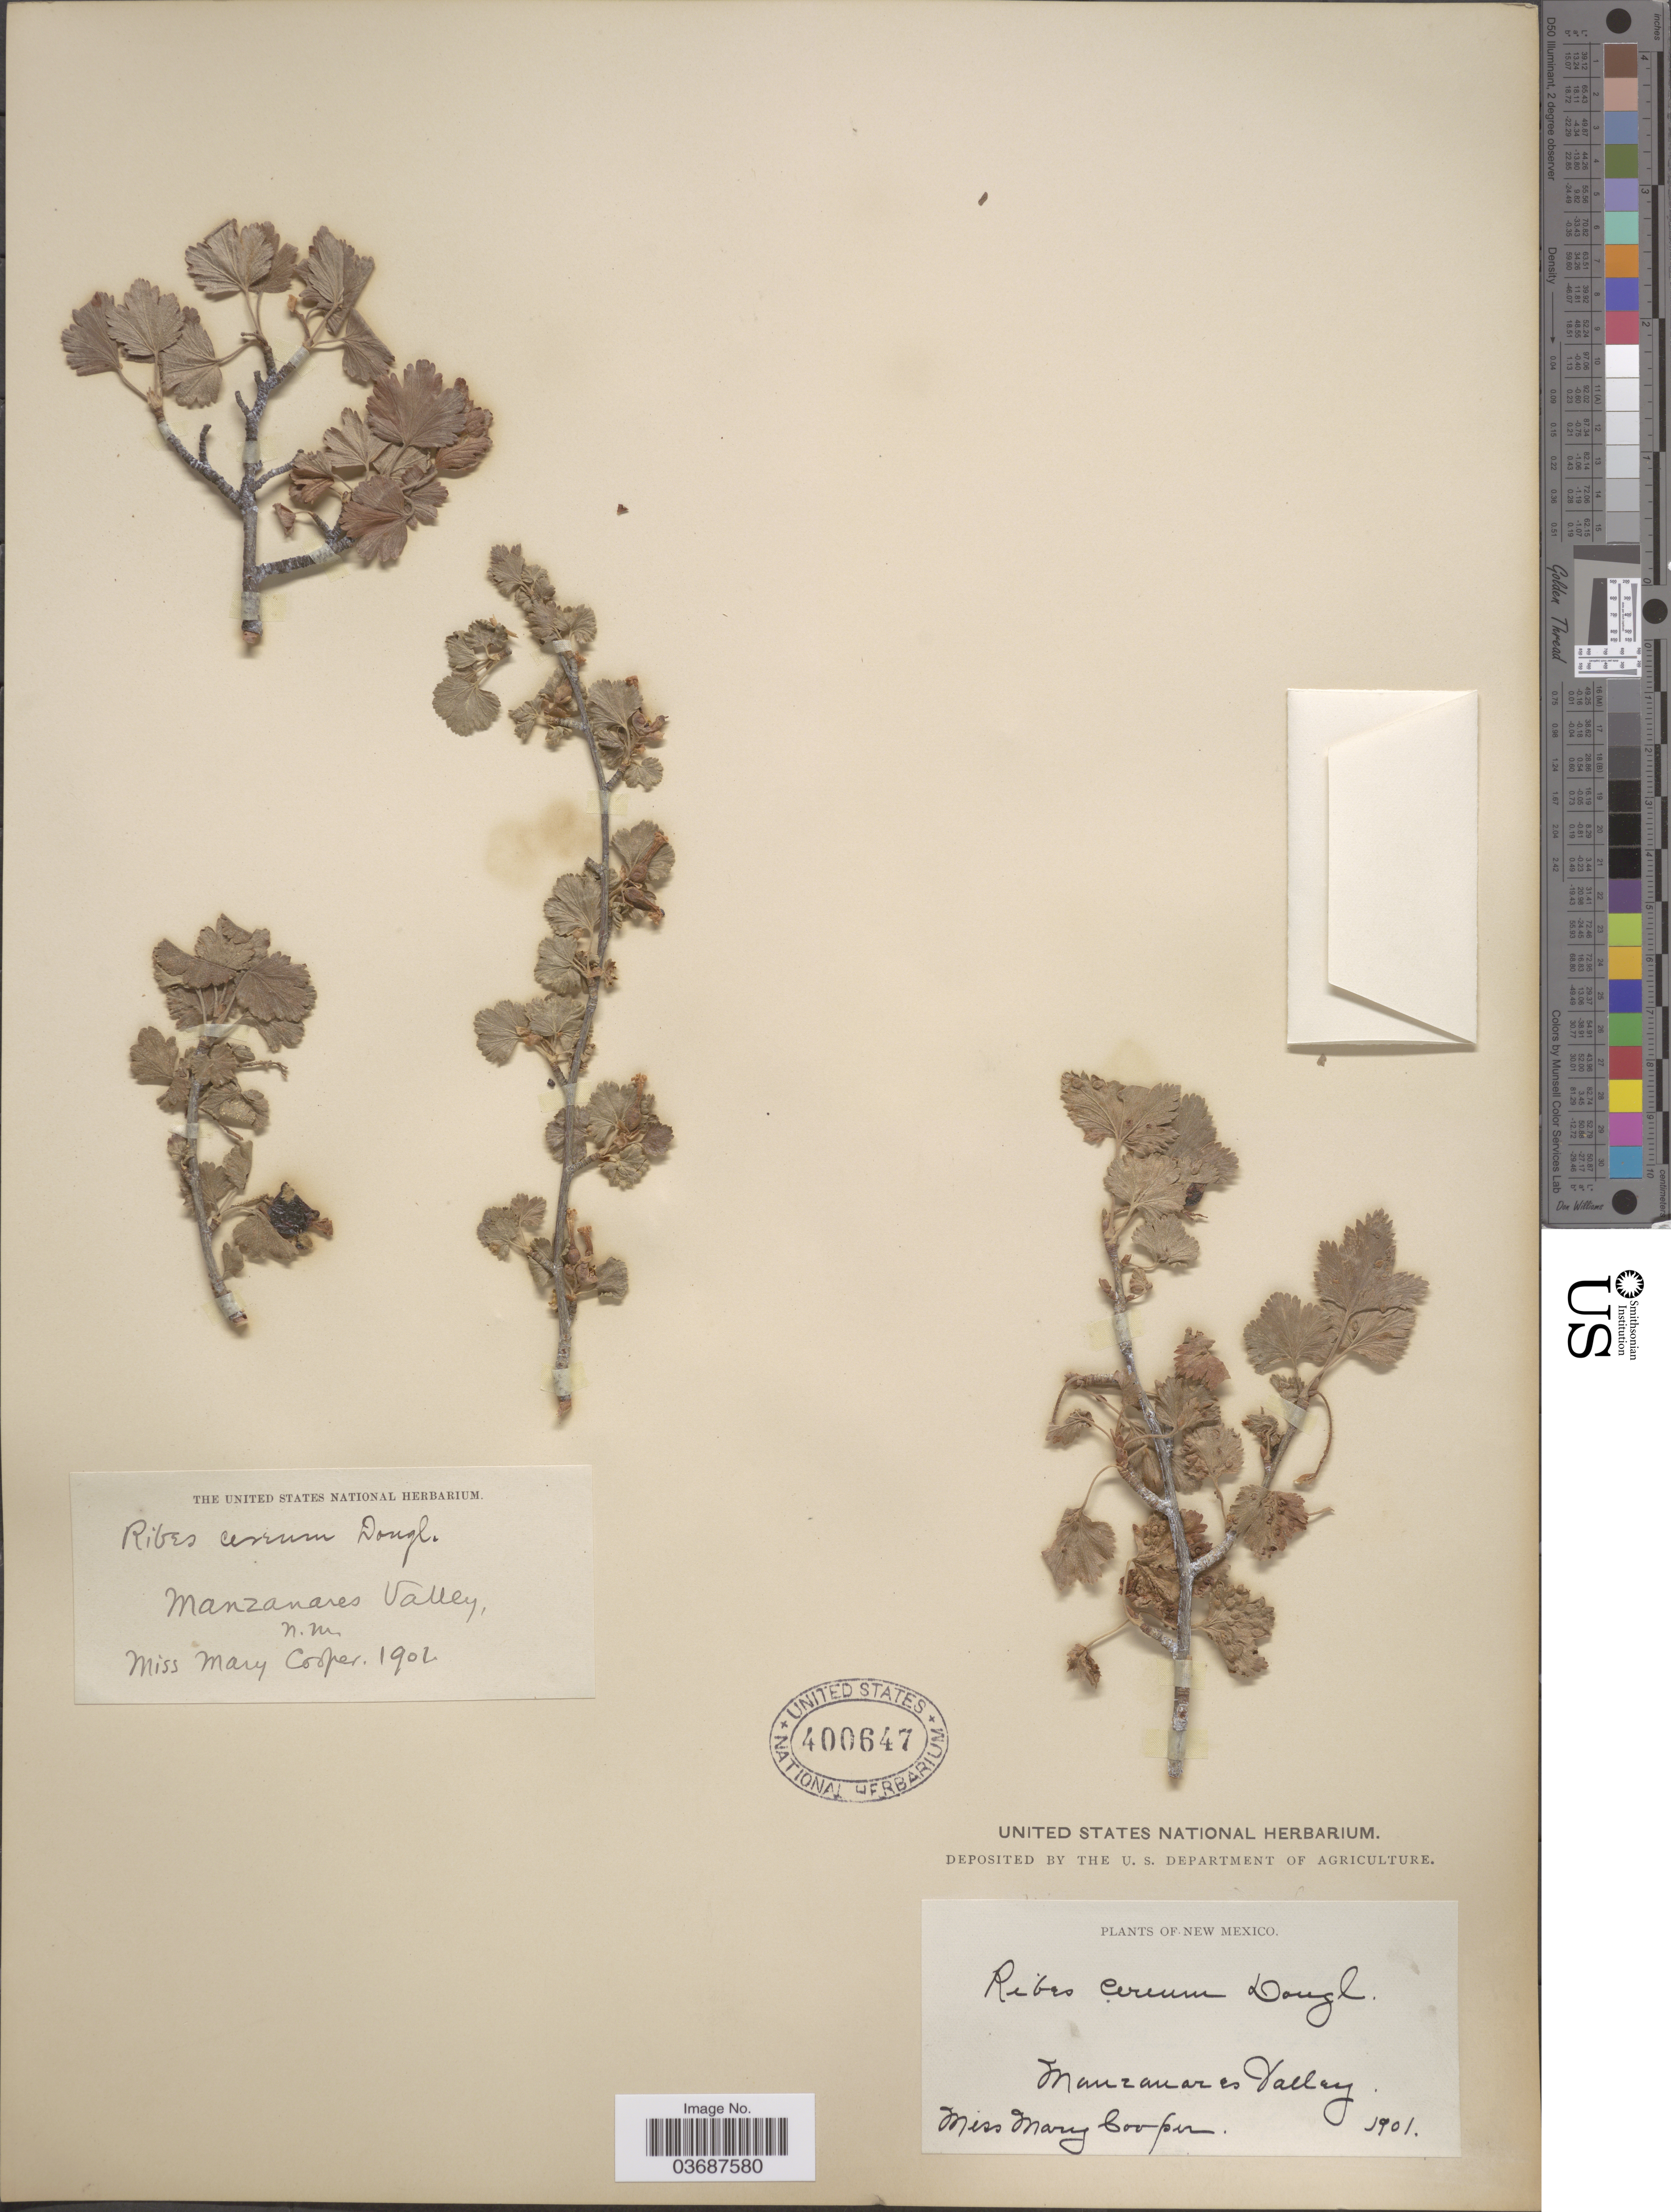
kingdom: Plantae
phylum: Tracheophyta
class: Magnoliopsida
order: Saxifragales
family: Grossulariaceae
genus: Ribes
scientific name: Ribes inebrians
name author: Lindl.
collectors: M. Cooper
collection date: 1901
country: United States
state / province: New Mexico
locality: Manzanares Valley.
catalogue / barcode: US 400647